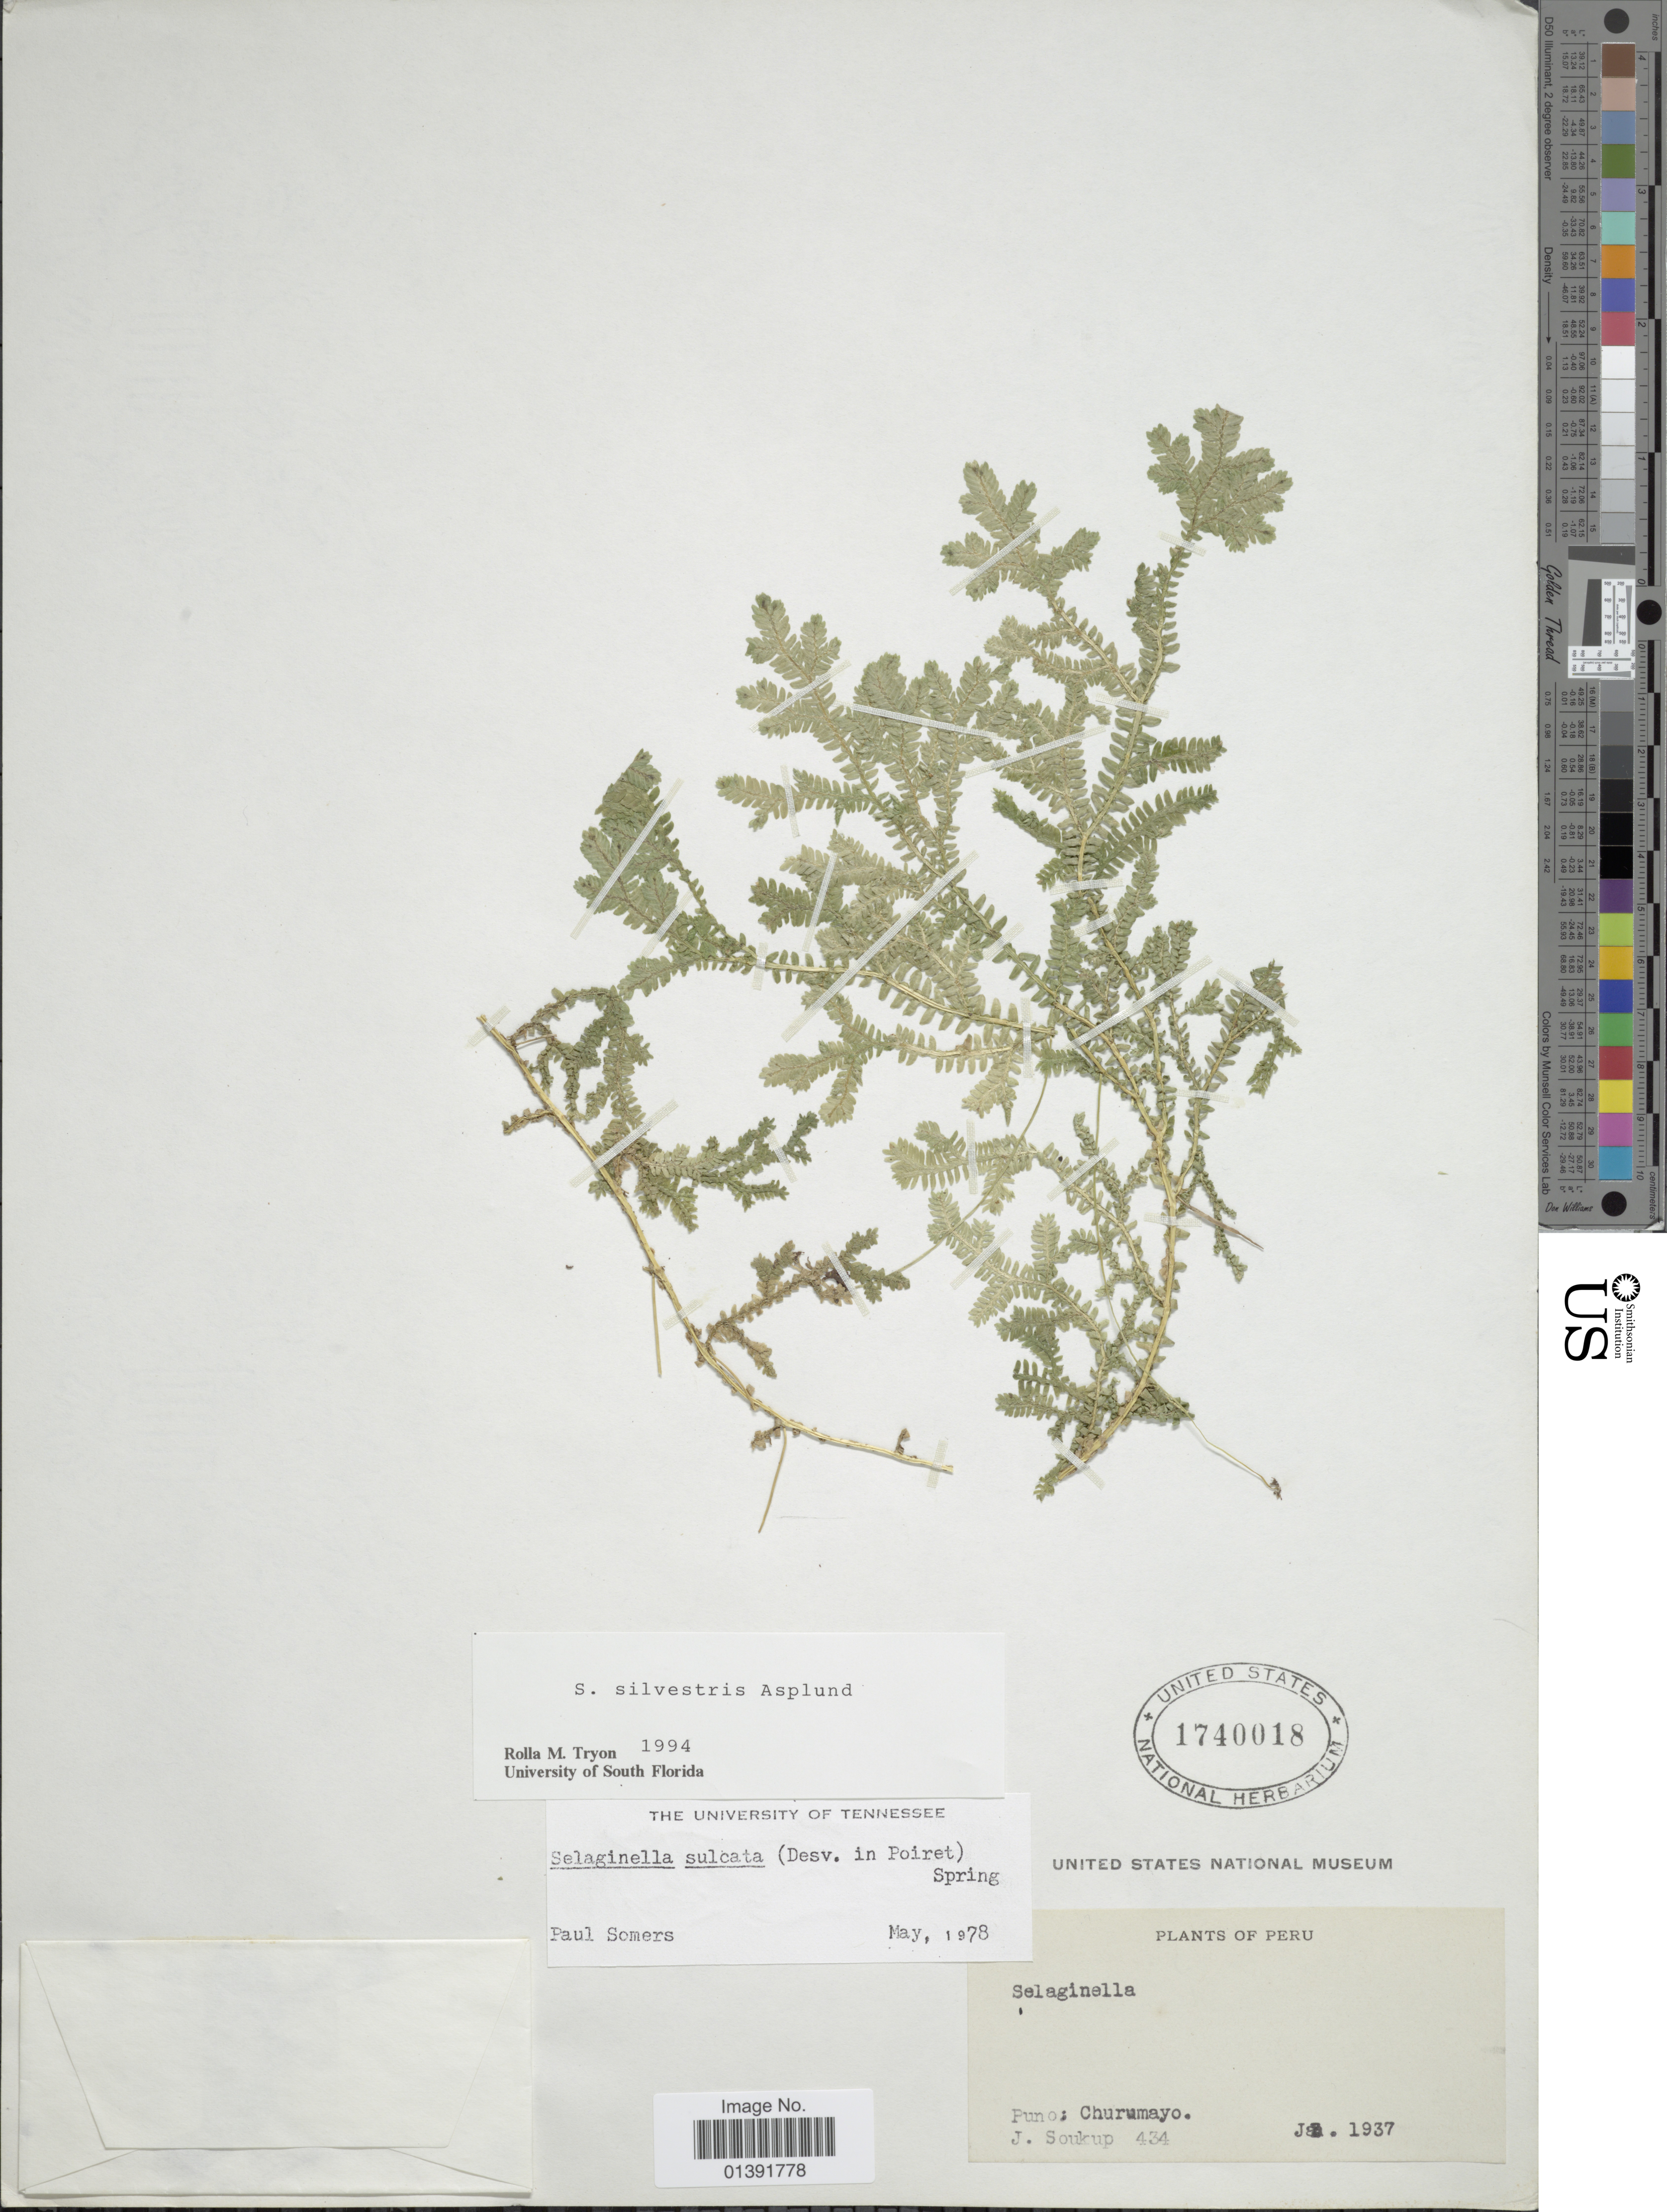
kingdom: Plantae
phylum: Tracheophyta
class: Lycopodiopsida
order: Selaginellales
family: Selaginellaceae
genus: Selaginella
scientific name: Selaginella silvestris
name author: Aspl.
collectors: J. Soukup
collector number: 434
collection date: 1937-01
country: Peru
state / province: Puno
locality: Churumayo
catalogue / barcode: US 1740018